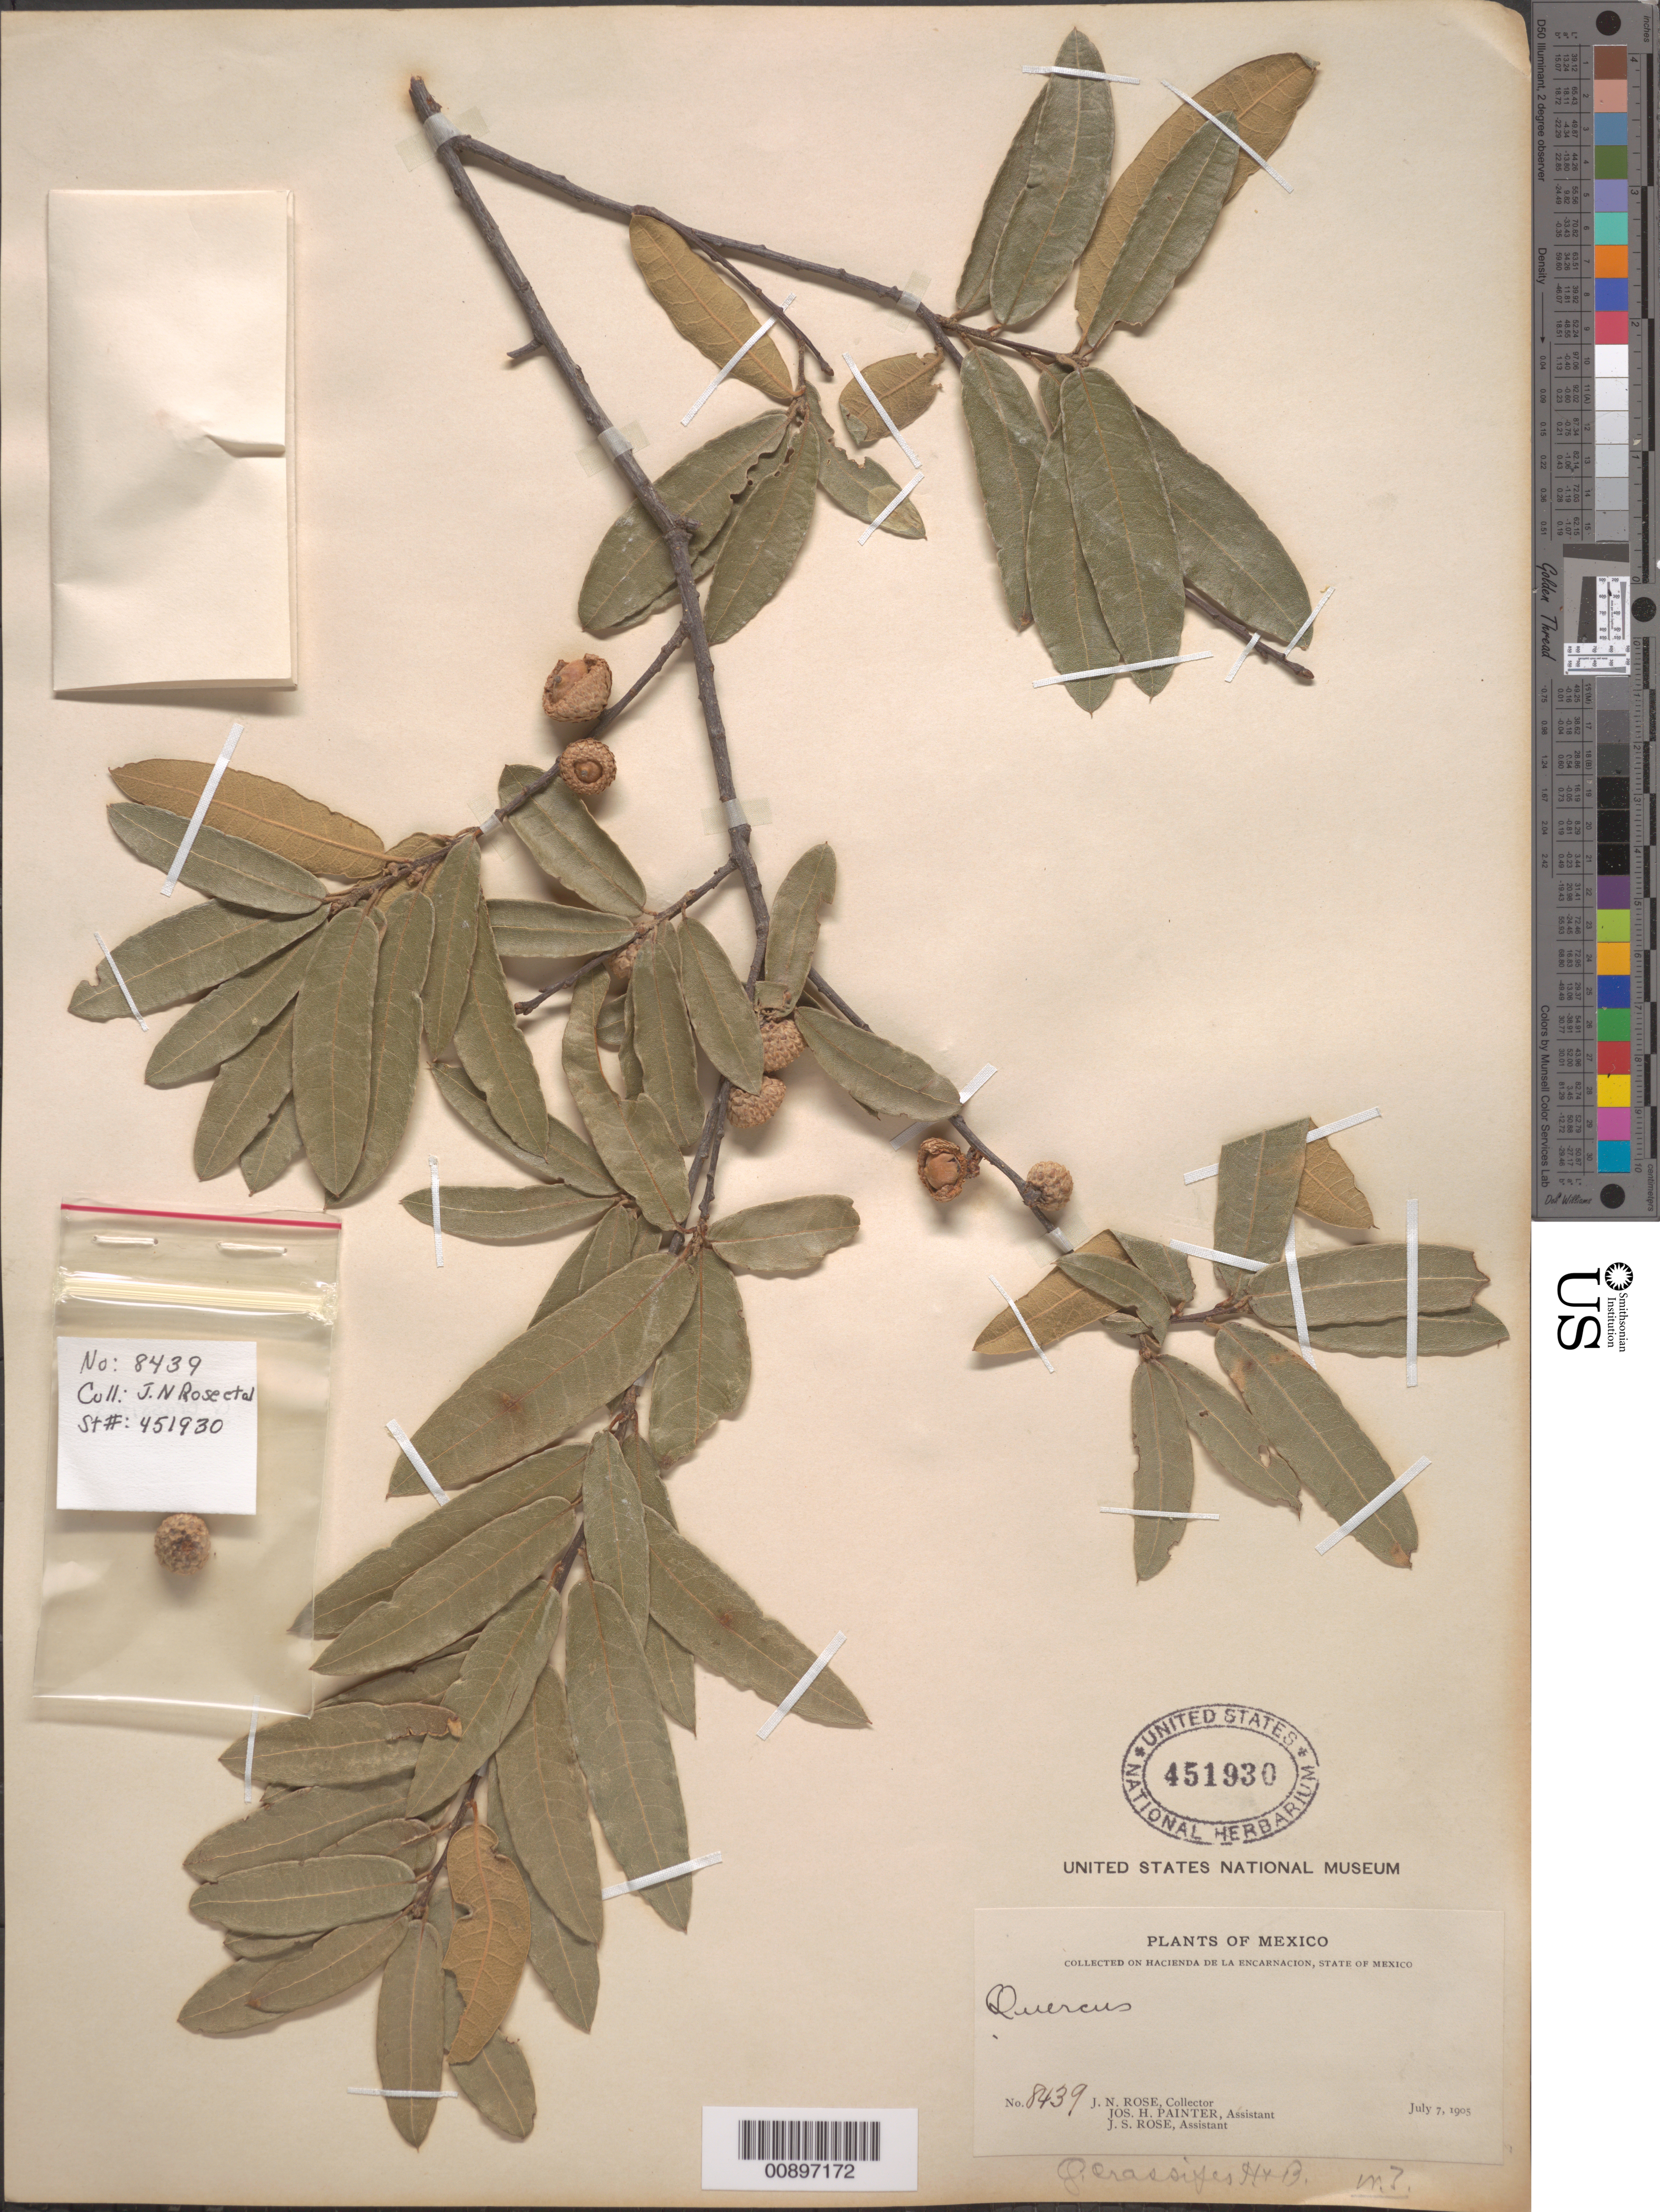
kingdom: Plantae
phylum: Tracheophyta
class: Magnoliopsida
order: Fagales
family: Fagaceae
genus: Quercus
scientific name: Quercus crassipes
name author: Humb. & Bonpl.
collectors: J. N. Rose, J. H. Painter & J. S. Rose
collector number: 8439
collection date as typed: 07 Jul 1905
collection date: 1905-07-07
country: Mexico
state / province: México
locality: Hacienda de la Encarnación, State of Mexico.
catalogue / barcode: US 451930